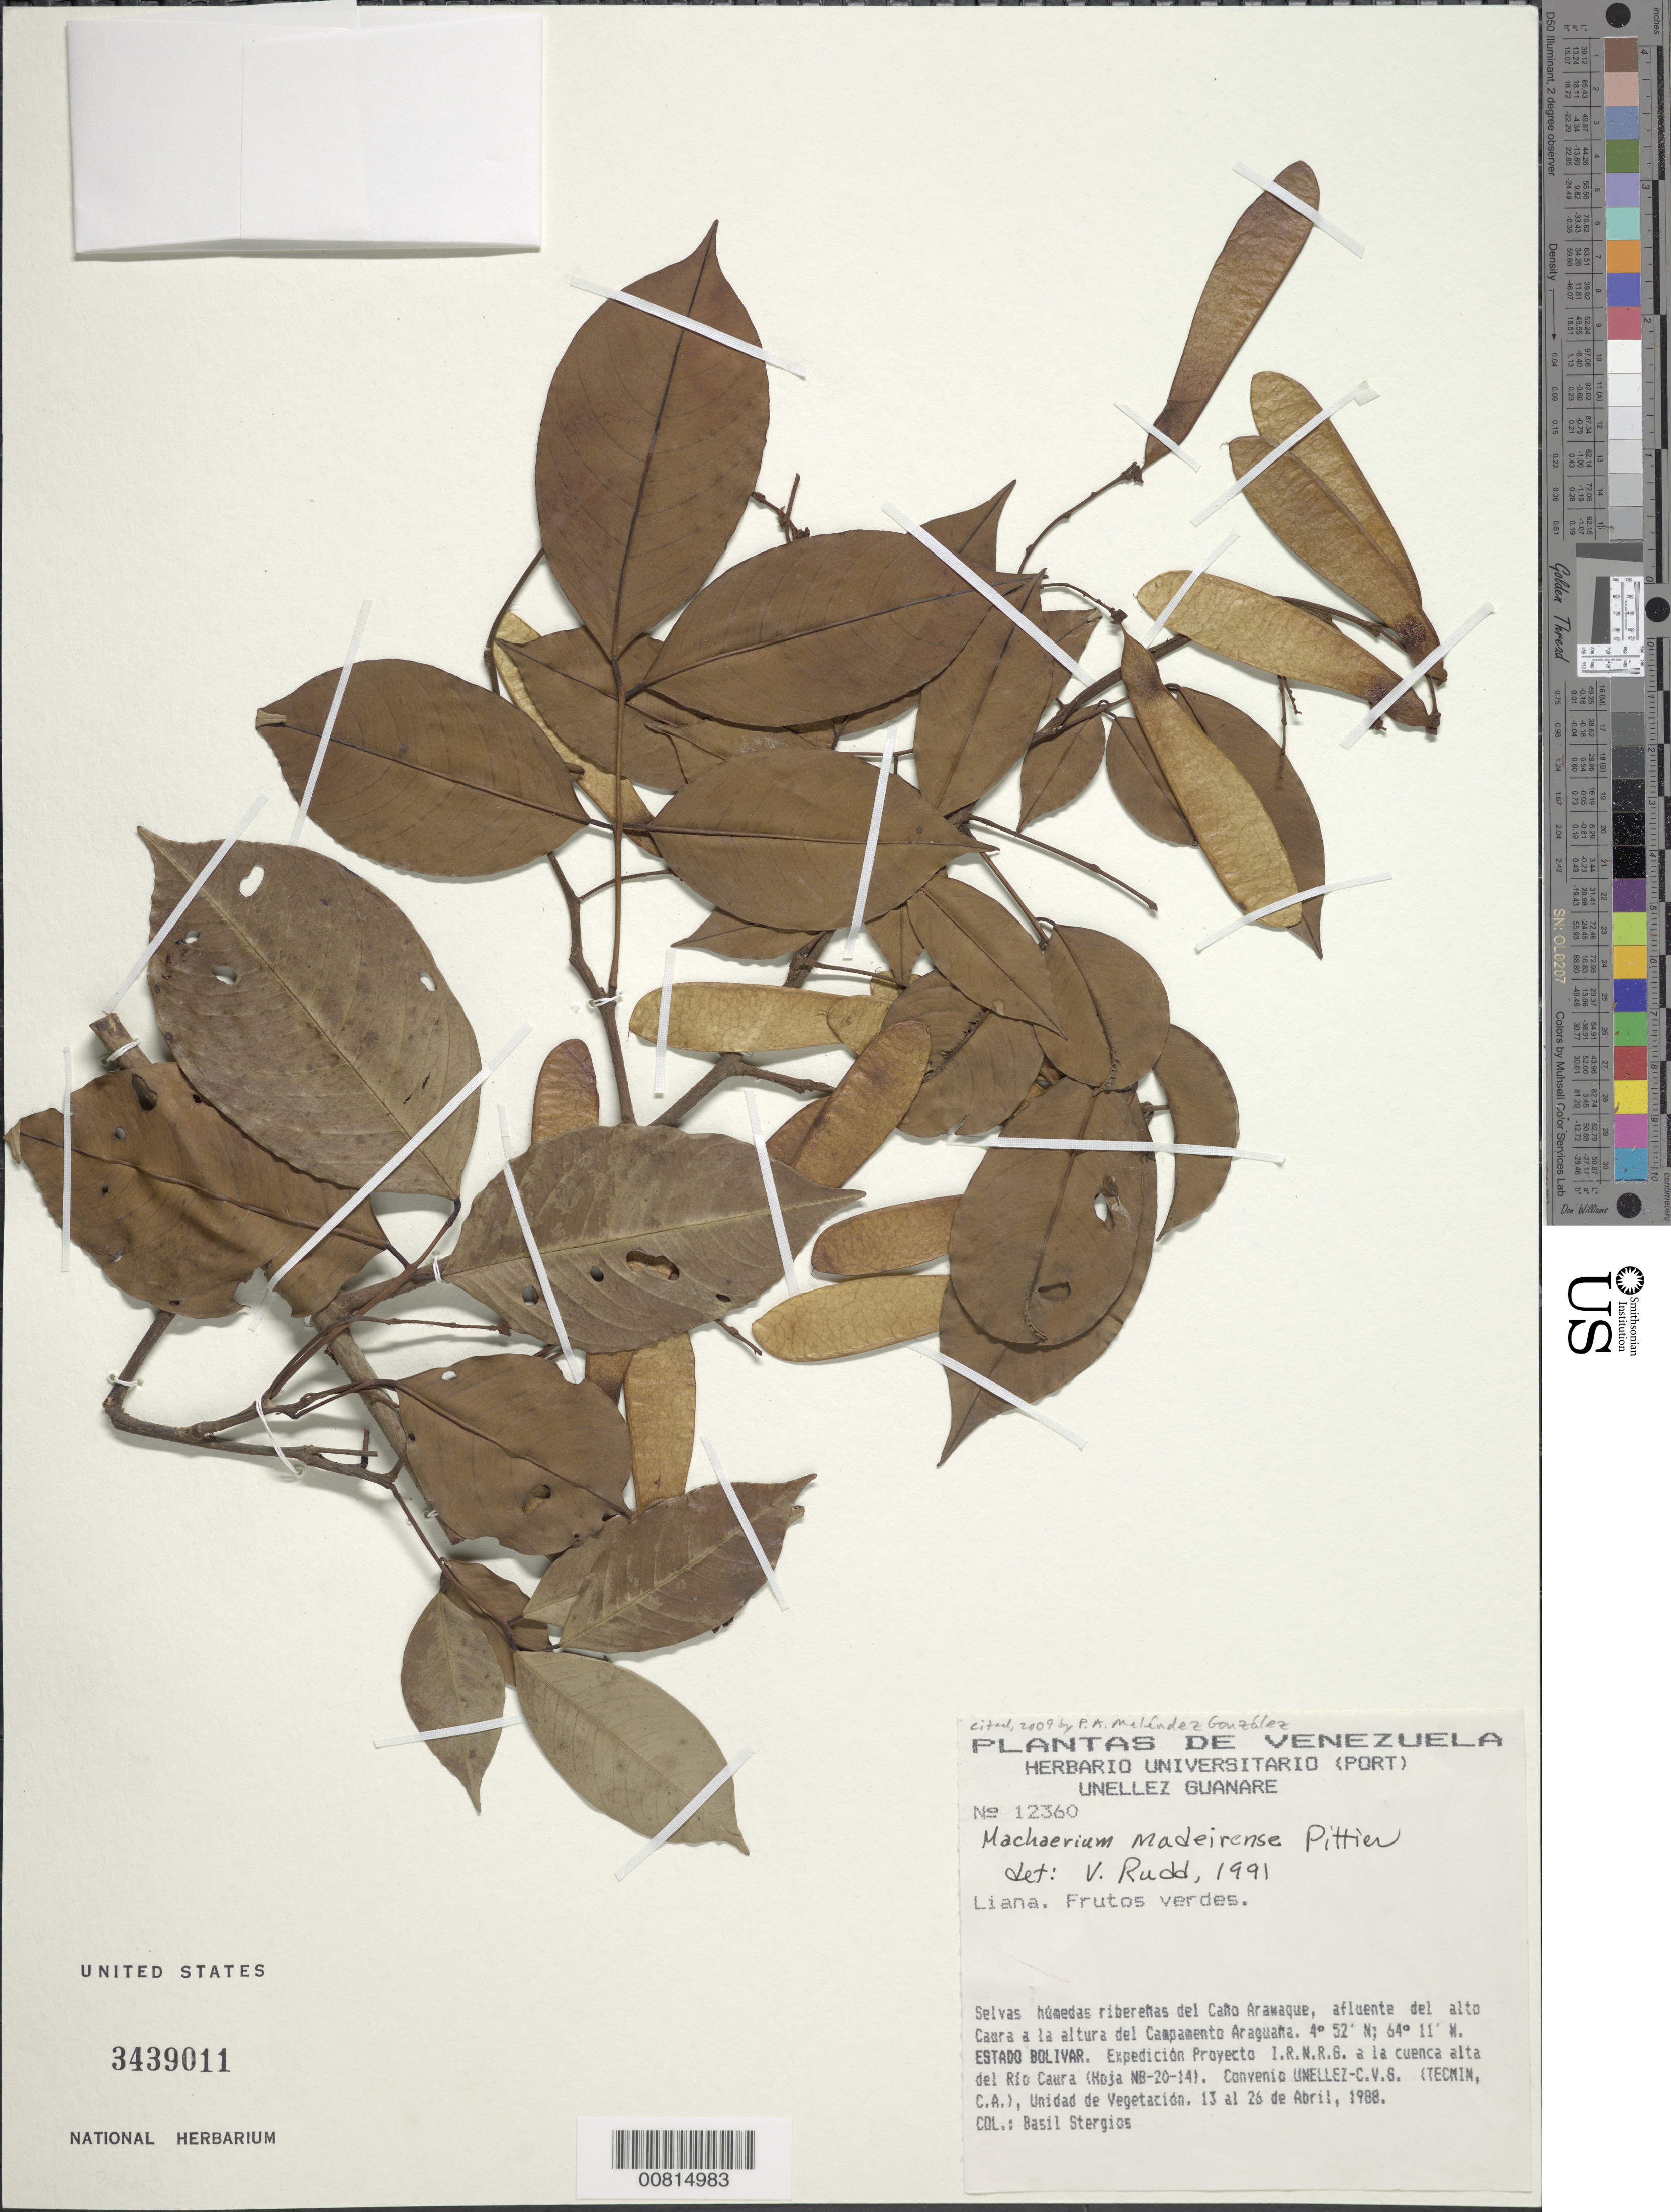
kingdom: Plantae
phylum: Tracheophyta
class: Magnoliopsida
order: Fabales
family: Fabaceae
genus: Machaerium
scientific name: Machaerium madeirense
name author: Pittier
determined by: Rudd, V. E.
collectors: B. G. Stergios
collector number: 12360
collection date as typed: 13-Apr-88 to 26-Apr-88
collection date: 1988-04-13/1988-04-26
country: Venezuela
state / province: Bolívar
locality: Río Caura, Caño Aramaque, afluente del alto Caura a la altura del Campamento Araguana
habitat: Selvas húmedas riberenas del cano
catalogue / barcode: US 3439011